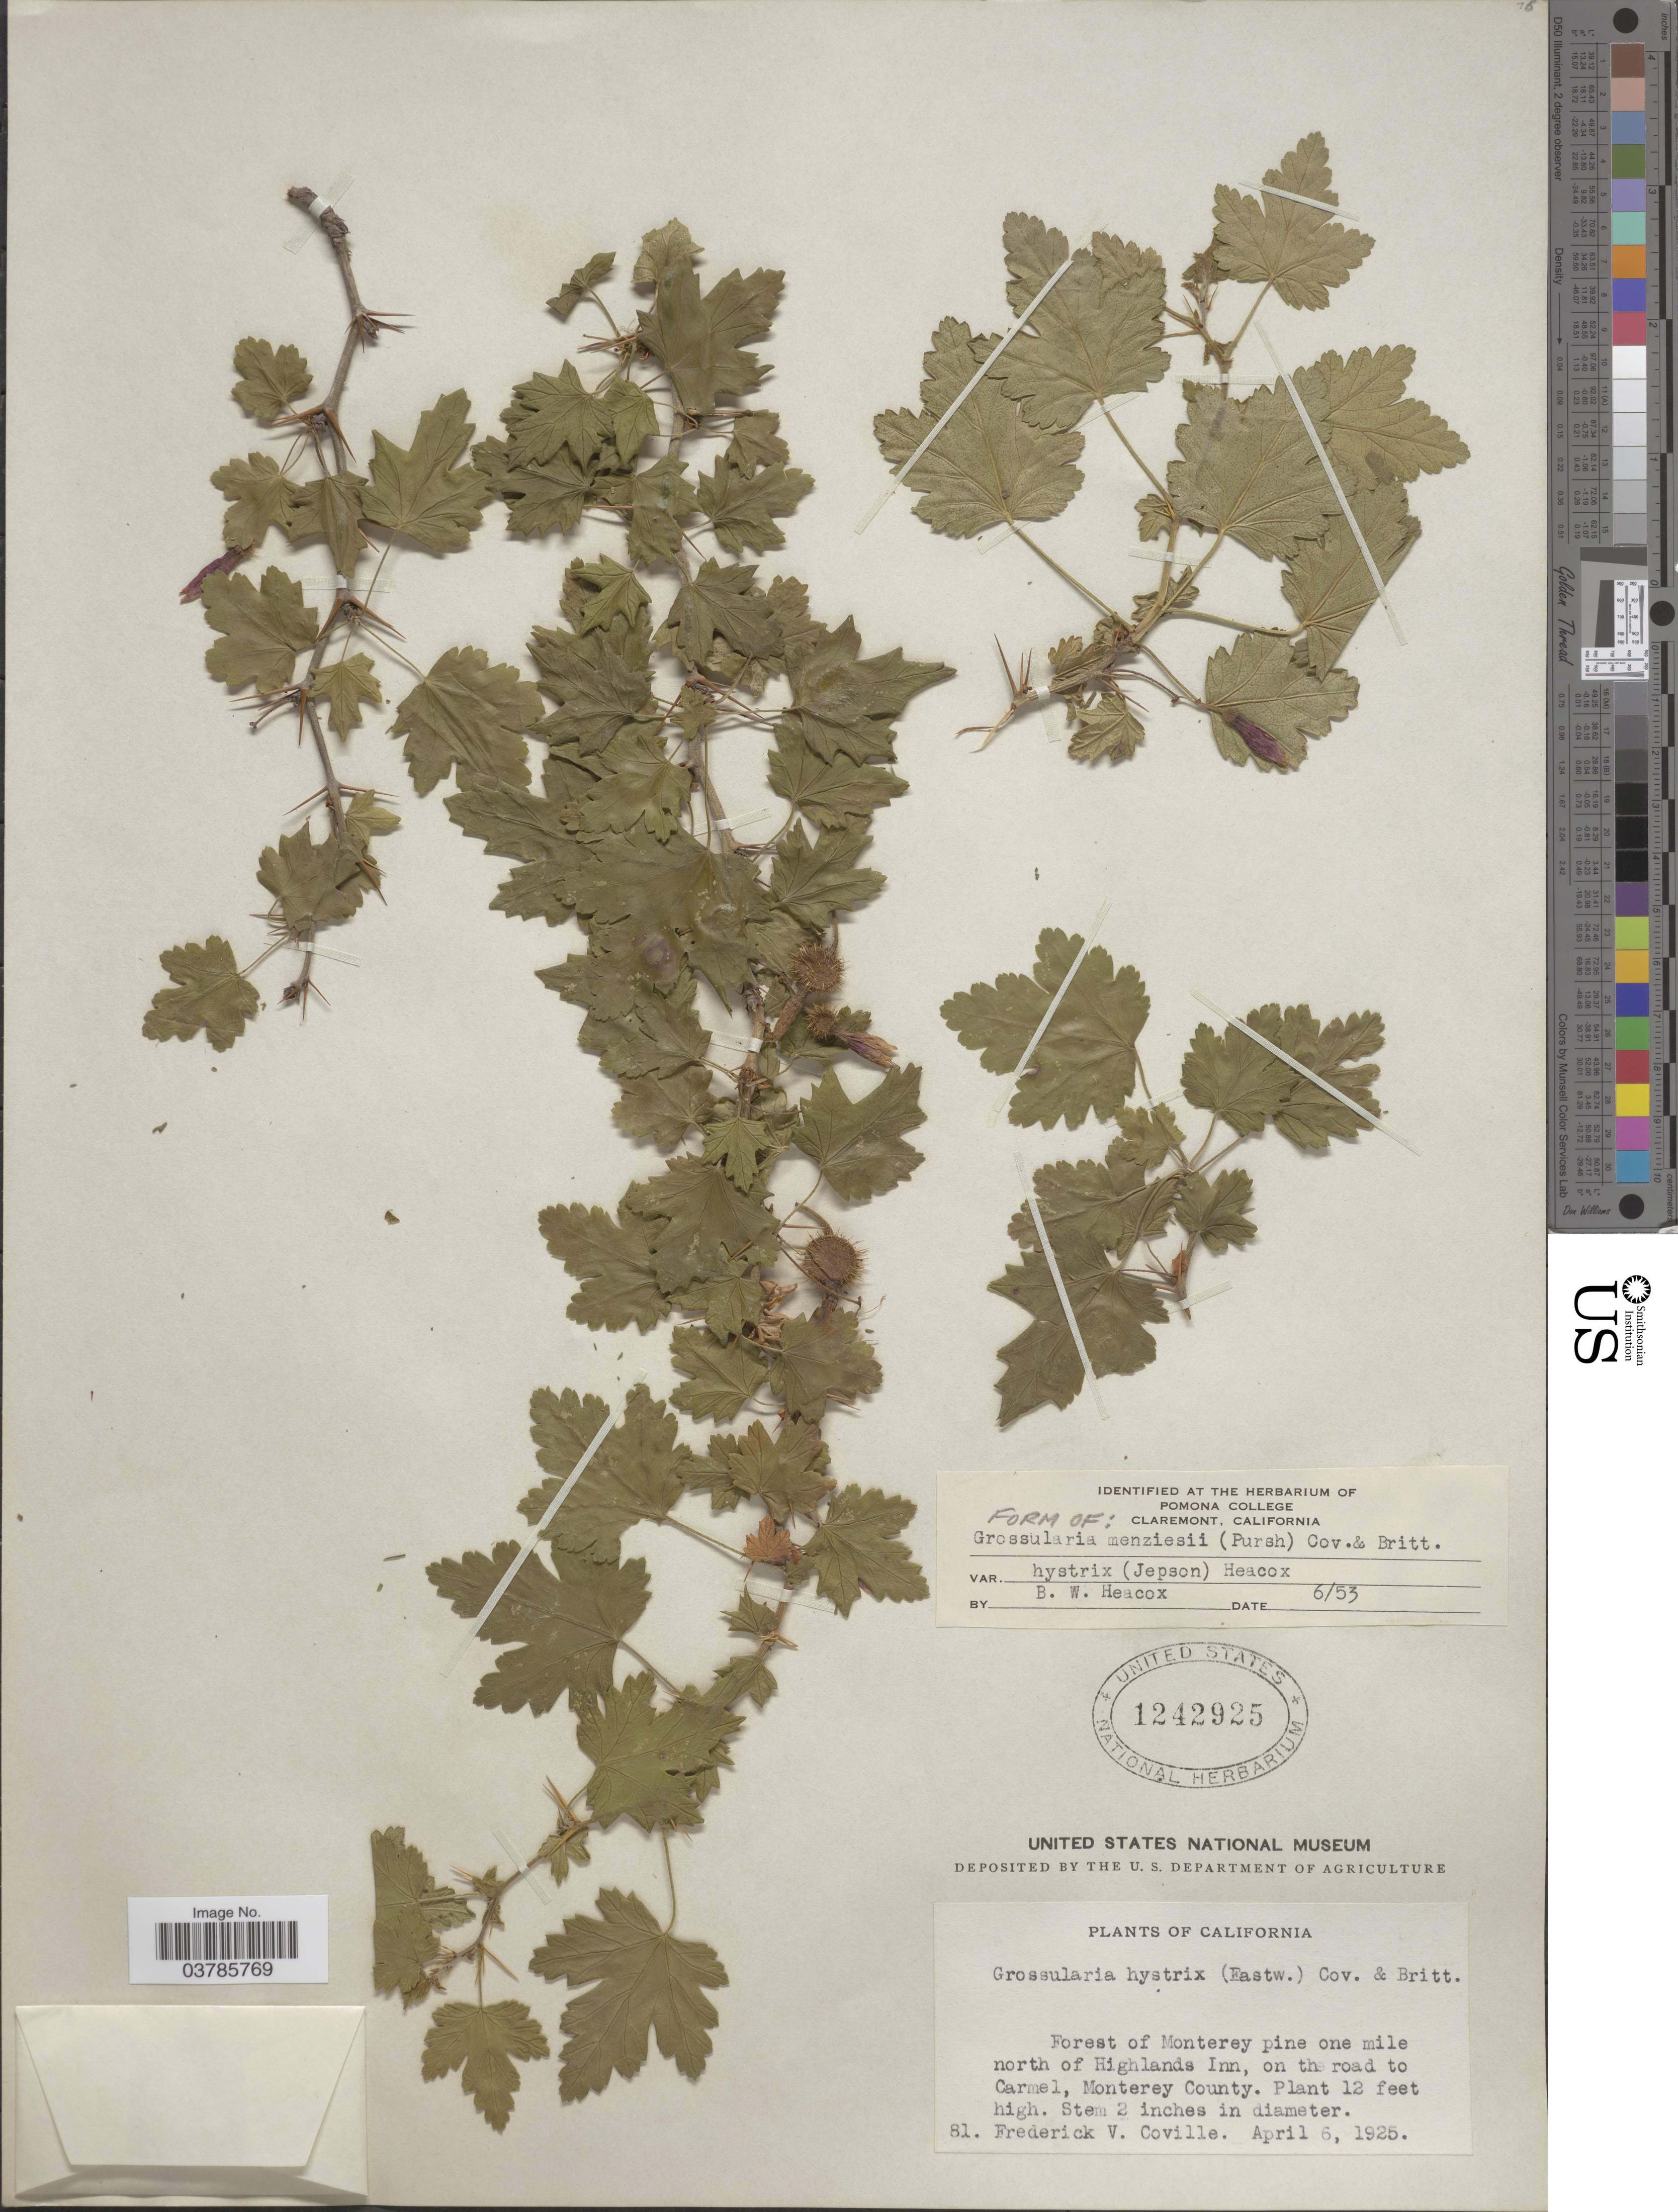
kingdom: Plantae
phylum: Tracheophyta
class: Magnoliopsida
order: Saxifragales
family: Grossulariaceae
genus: Ribes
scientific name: Ribes menziesii var. hystrix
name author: (Eastw.) Jeps.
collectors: F. V. Coville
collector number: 81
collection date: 1925-04-06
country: United States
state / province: California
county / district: Monterey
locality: Forest of Monterey pine one mile north of Highlands Inn, on the road to Carmel, Monterey County.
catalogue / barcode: US 1242925